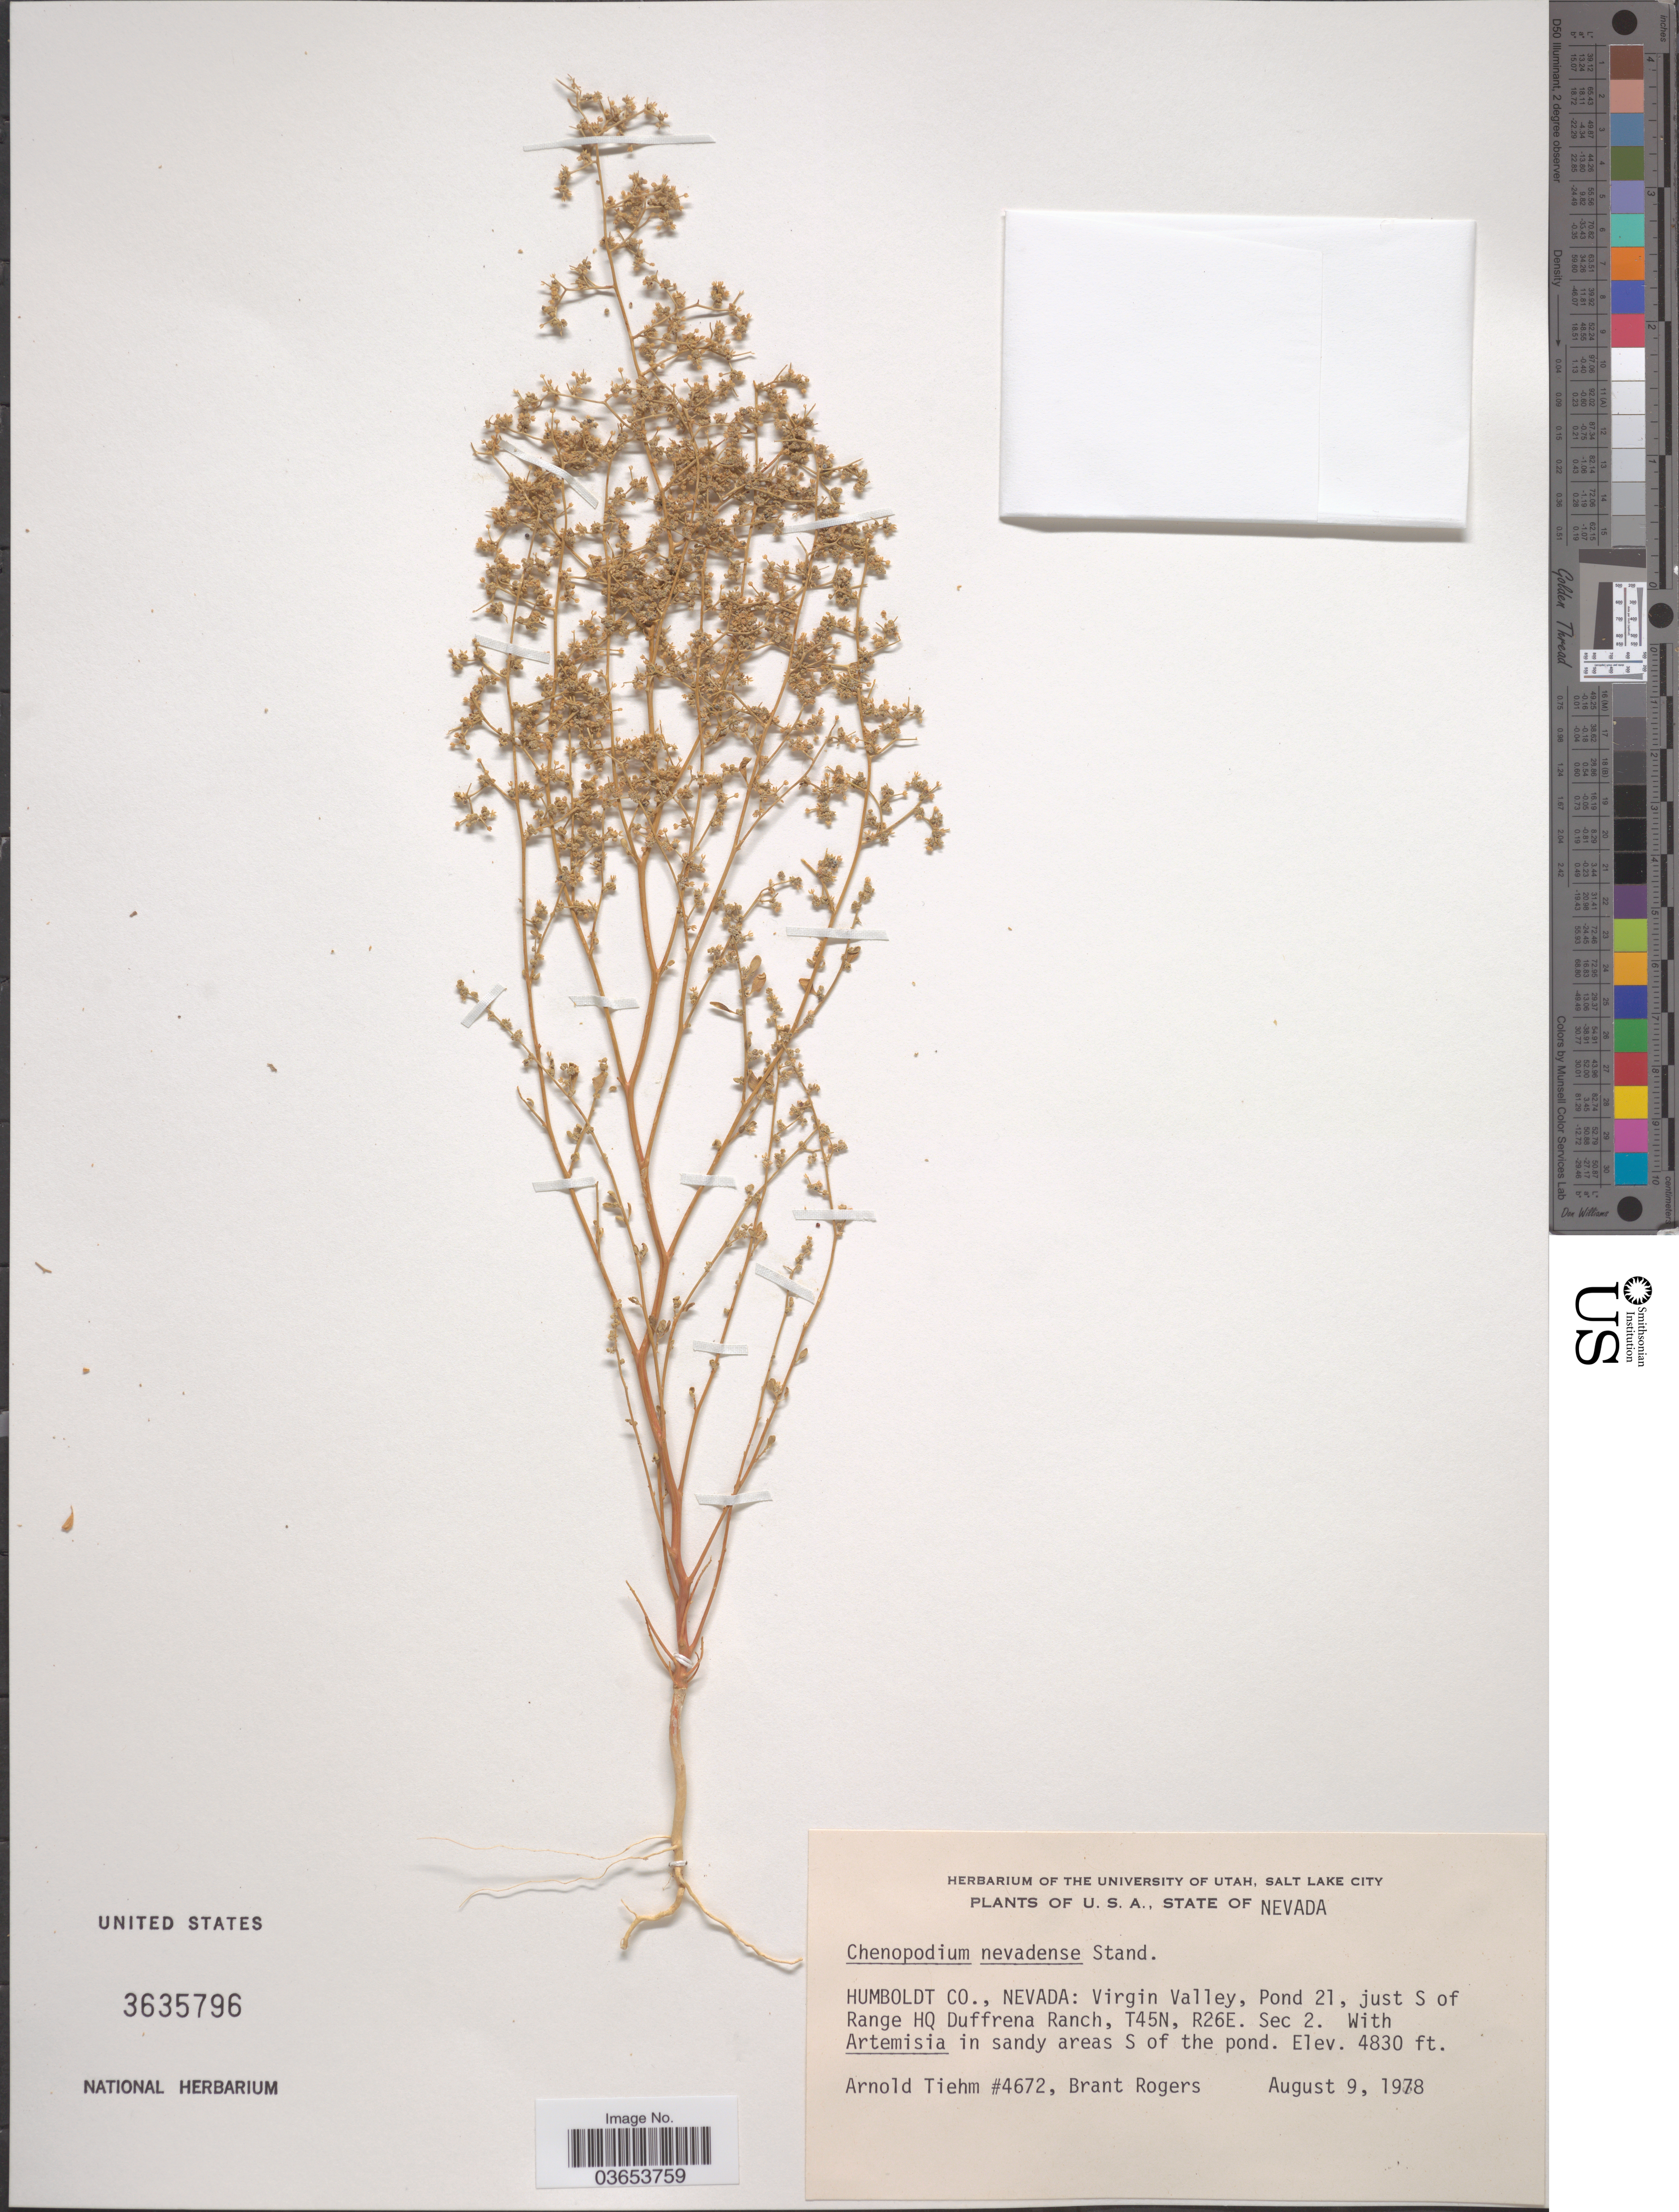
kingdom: Plantae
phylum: Tracheophyta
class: Magnoliopsida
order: Caryophyllales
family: Amaranthaceae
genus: Chenopodium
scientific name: Chenopodium nevadense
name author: Standl.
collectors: A. Tiehm & B. Rogers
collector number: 4672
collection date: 1978-08-09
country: United States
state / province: Nevada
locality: U.S.A. Humboldt Co. Virgin Valley, Pond 21, just S of Range HQ Duffrena Ranch, T45N, R26E. Sec. 2. In sandy areas S of the pond.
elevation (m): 1472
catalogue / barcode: US 3635796